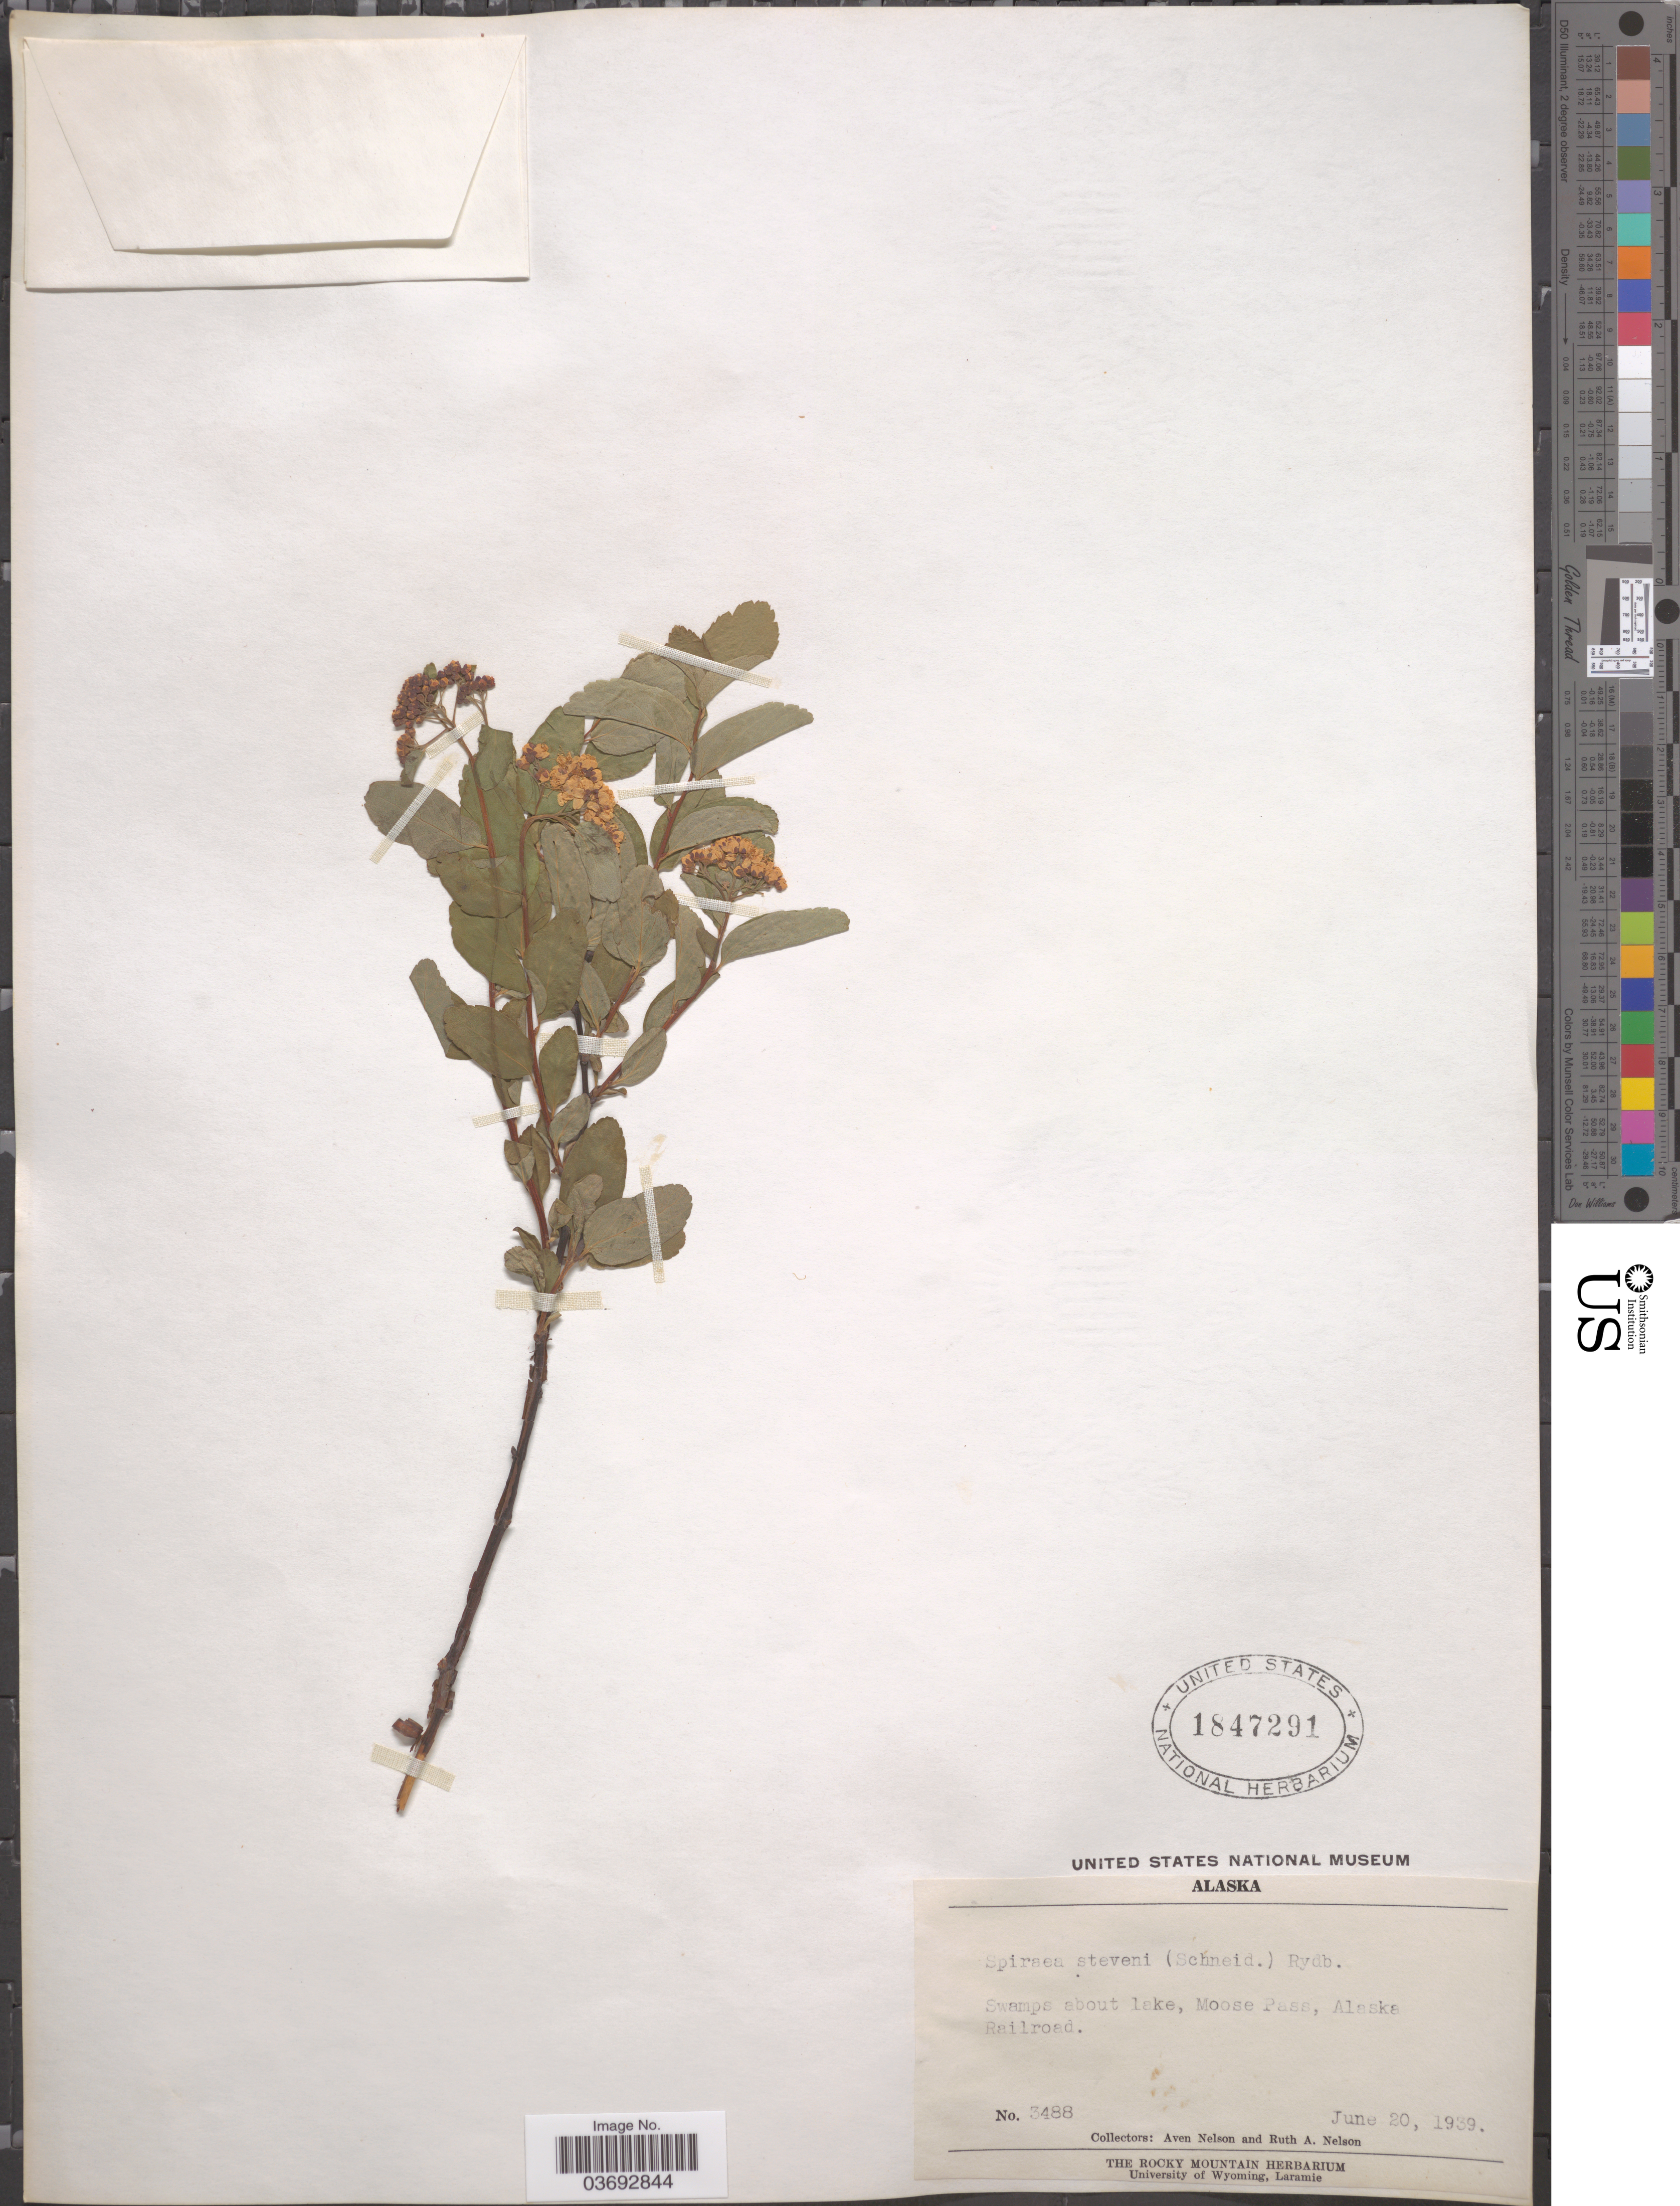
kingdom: Plantae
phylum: Tracheophyta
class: Magnoliopsida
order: Rosales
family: Rosaceae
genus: Spiraea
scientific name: Spiraea stevenii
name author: (C.K. Schneid.) Rydb.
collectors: A. Nelson & R. A. Nelson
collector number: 3488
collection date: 1939-06-20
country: United States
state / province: Alaska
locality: Swamps about lake, Moose Pass, Alaska Railroad.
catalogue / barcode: US 1847291